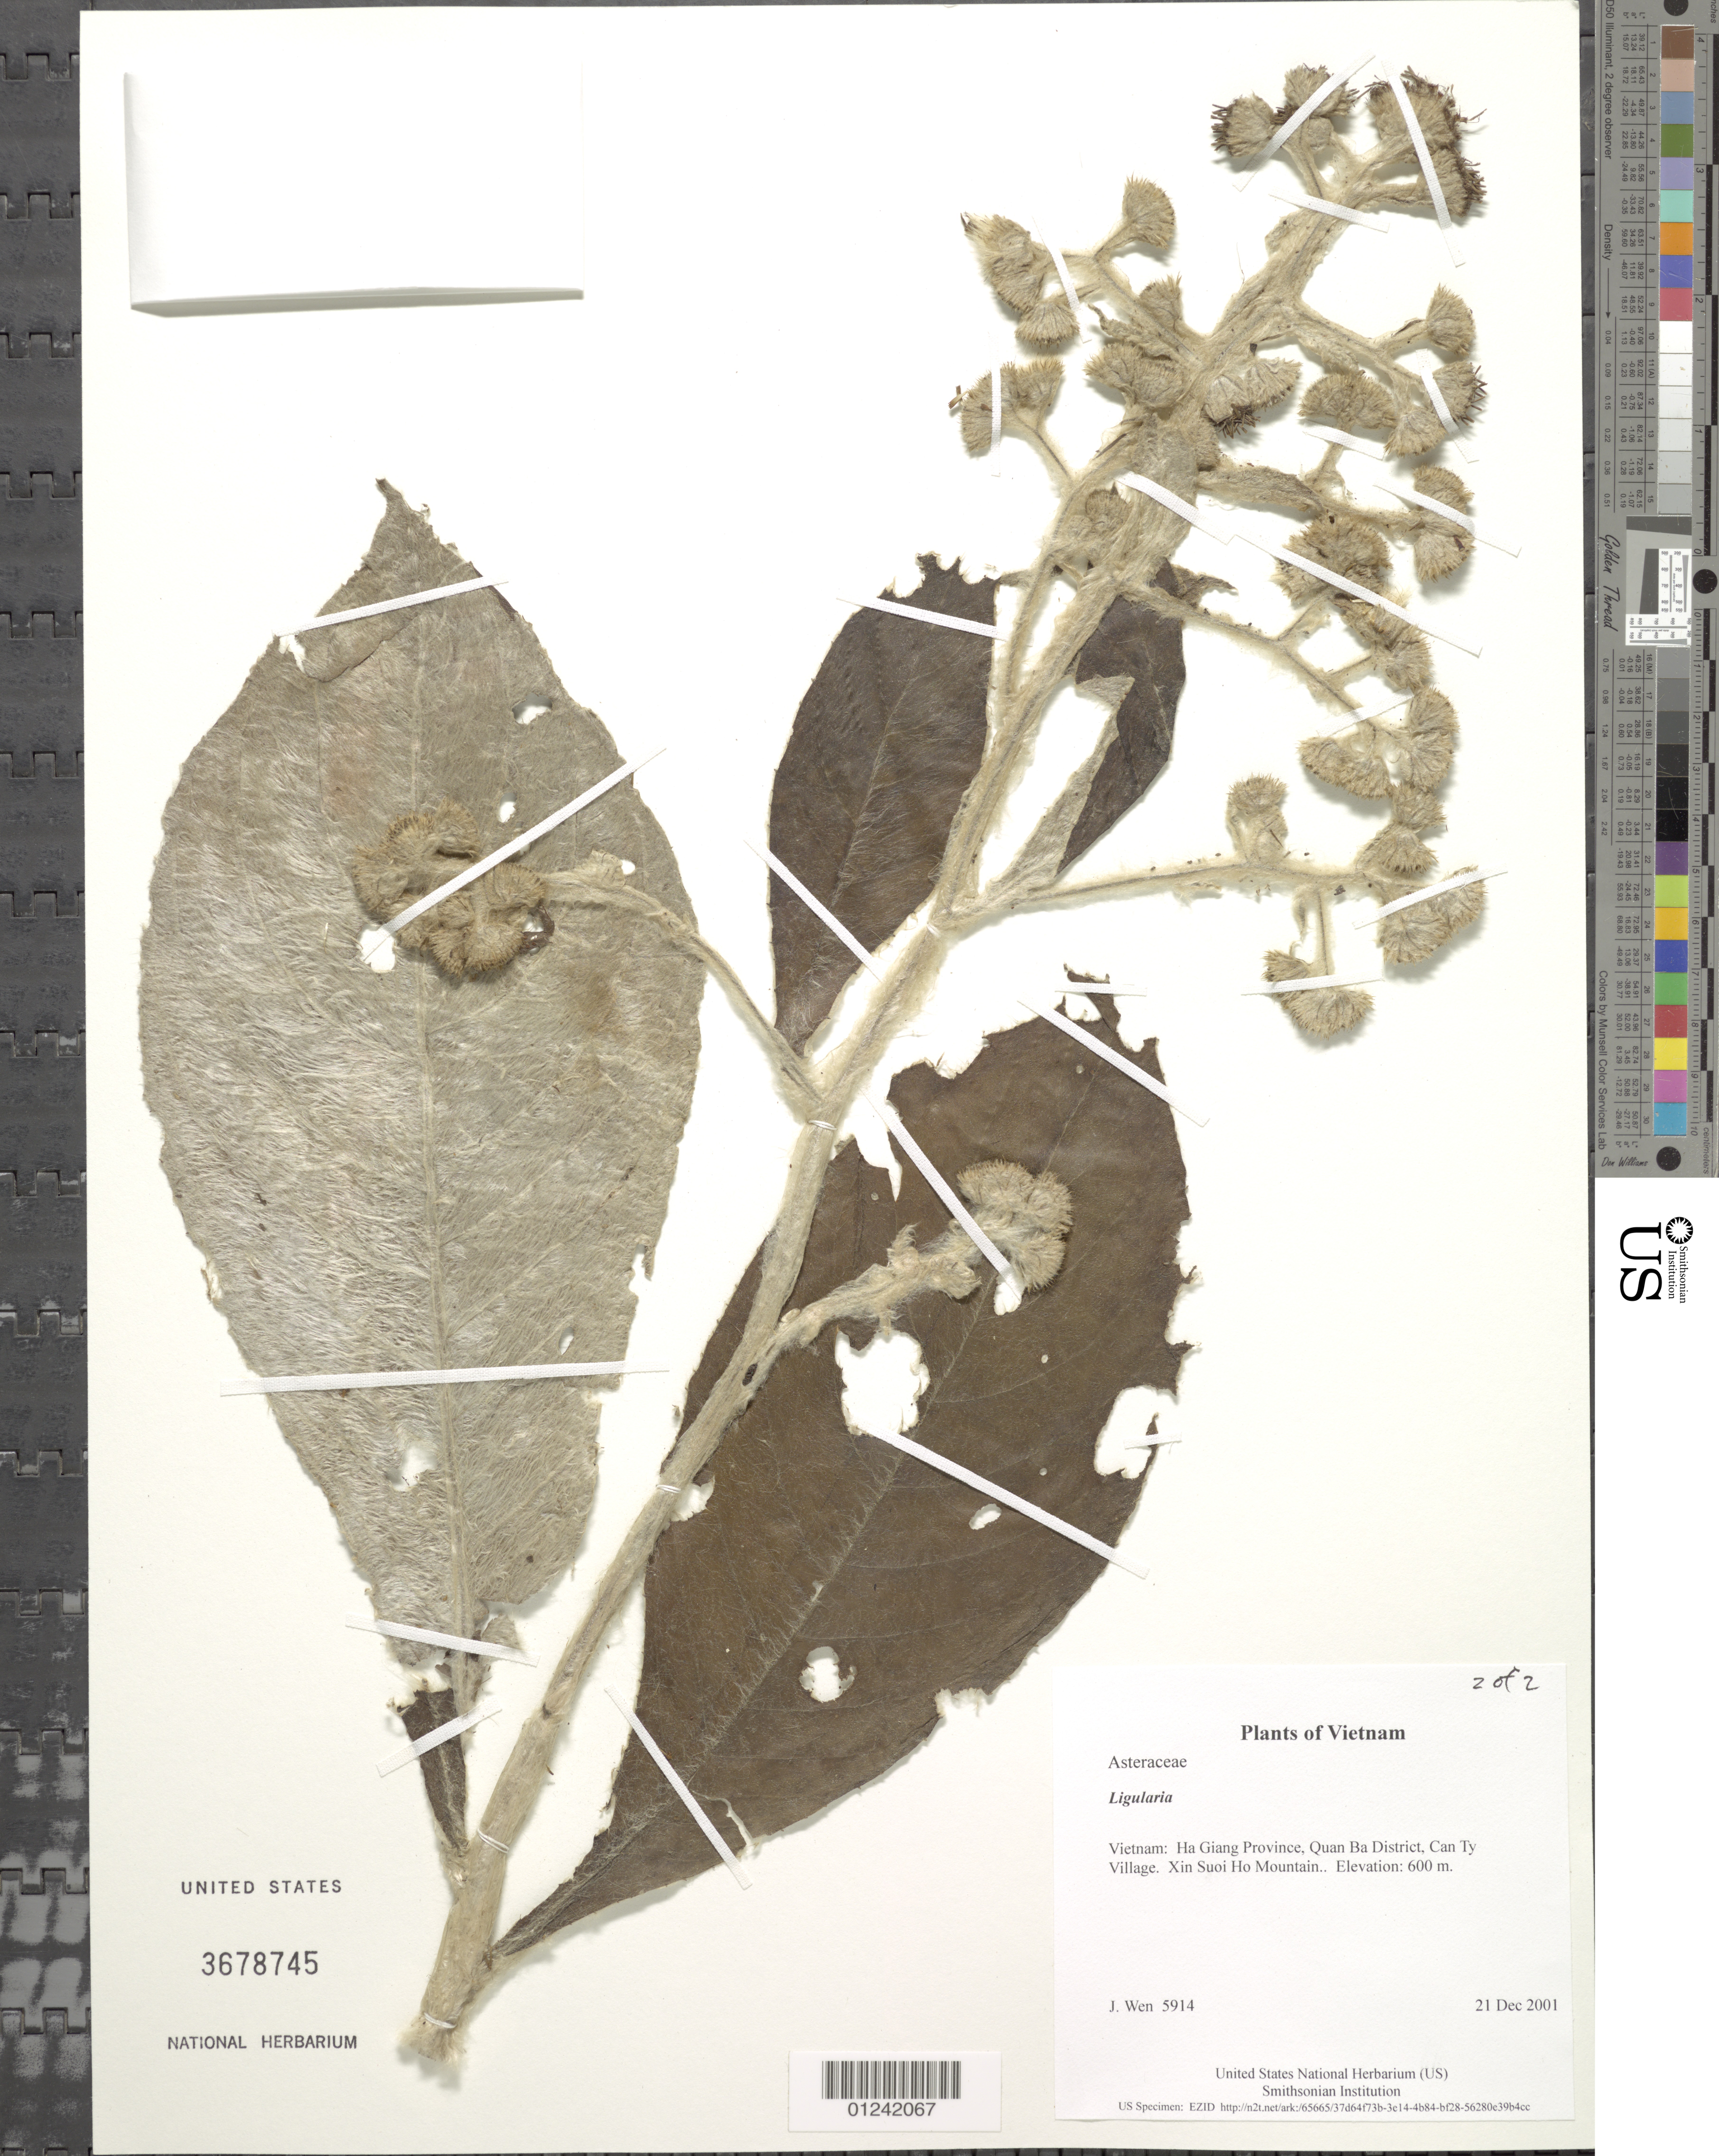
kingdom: Plantae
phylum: Tracheophyta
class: Magnoliopsida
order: Asterales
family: Asteraceae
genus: Ligularia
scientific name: Ligularia sp.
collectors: J. Wen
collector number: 5914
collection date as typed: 21 Dec 2001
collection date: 2001-12-21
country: Vietnam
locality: Ha Giang Province, Quan Ba District, Can Ty Village. Xin Suoi Ho Mountain.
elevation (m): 600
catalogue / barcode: US 3678744